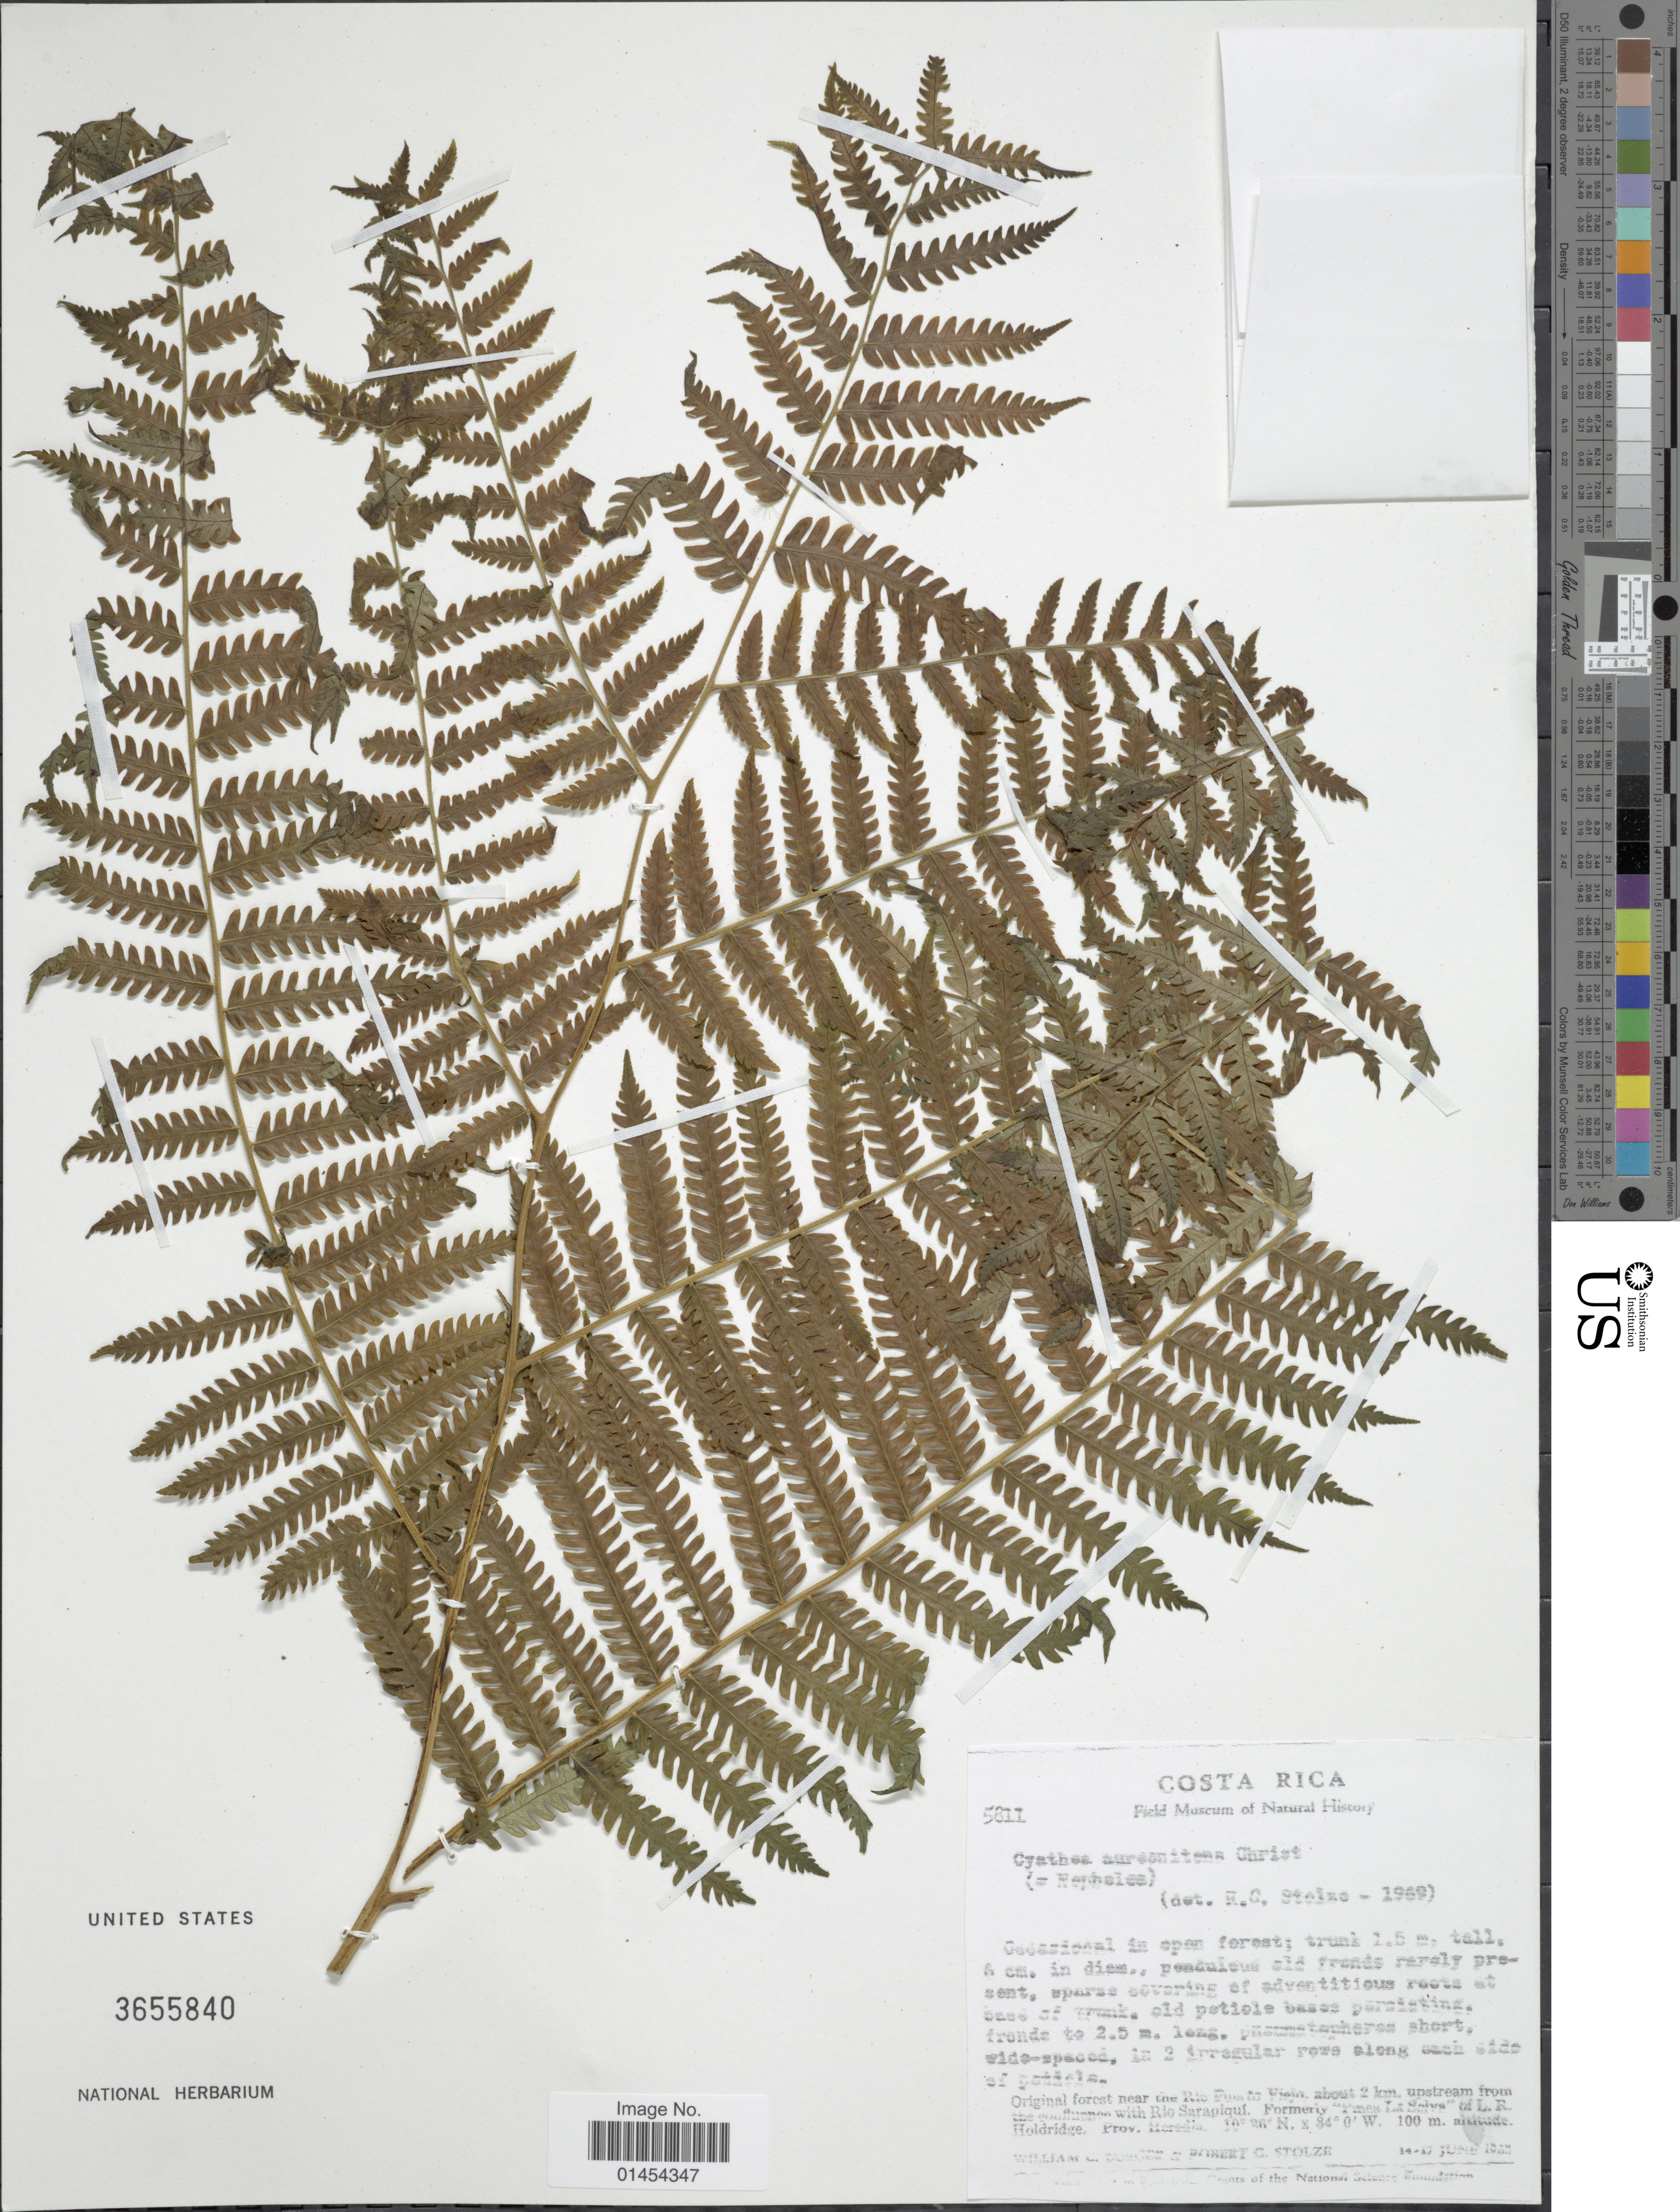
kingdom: Plantae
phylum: Tracheophyta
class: Polypodiopsida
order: Cyatheales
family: Cyatheaceae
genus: Alsophila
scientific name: Alsophila erinacea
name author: (H. Karst.) D.S. Conant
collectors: W. Burger & R. G. Stolze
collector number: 5811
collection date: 1955-06-14/1955-06-17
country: Costa Rica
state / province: Heredia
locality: Original forest near the Rio Puerto Viejo, about 2 km. upstream from the confluence with Rio Sarapuqui. Formerly "Pinen La Selva" of L.R. Holdridge.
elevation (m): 100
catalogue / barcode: US 3655840